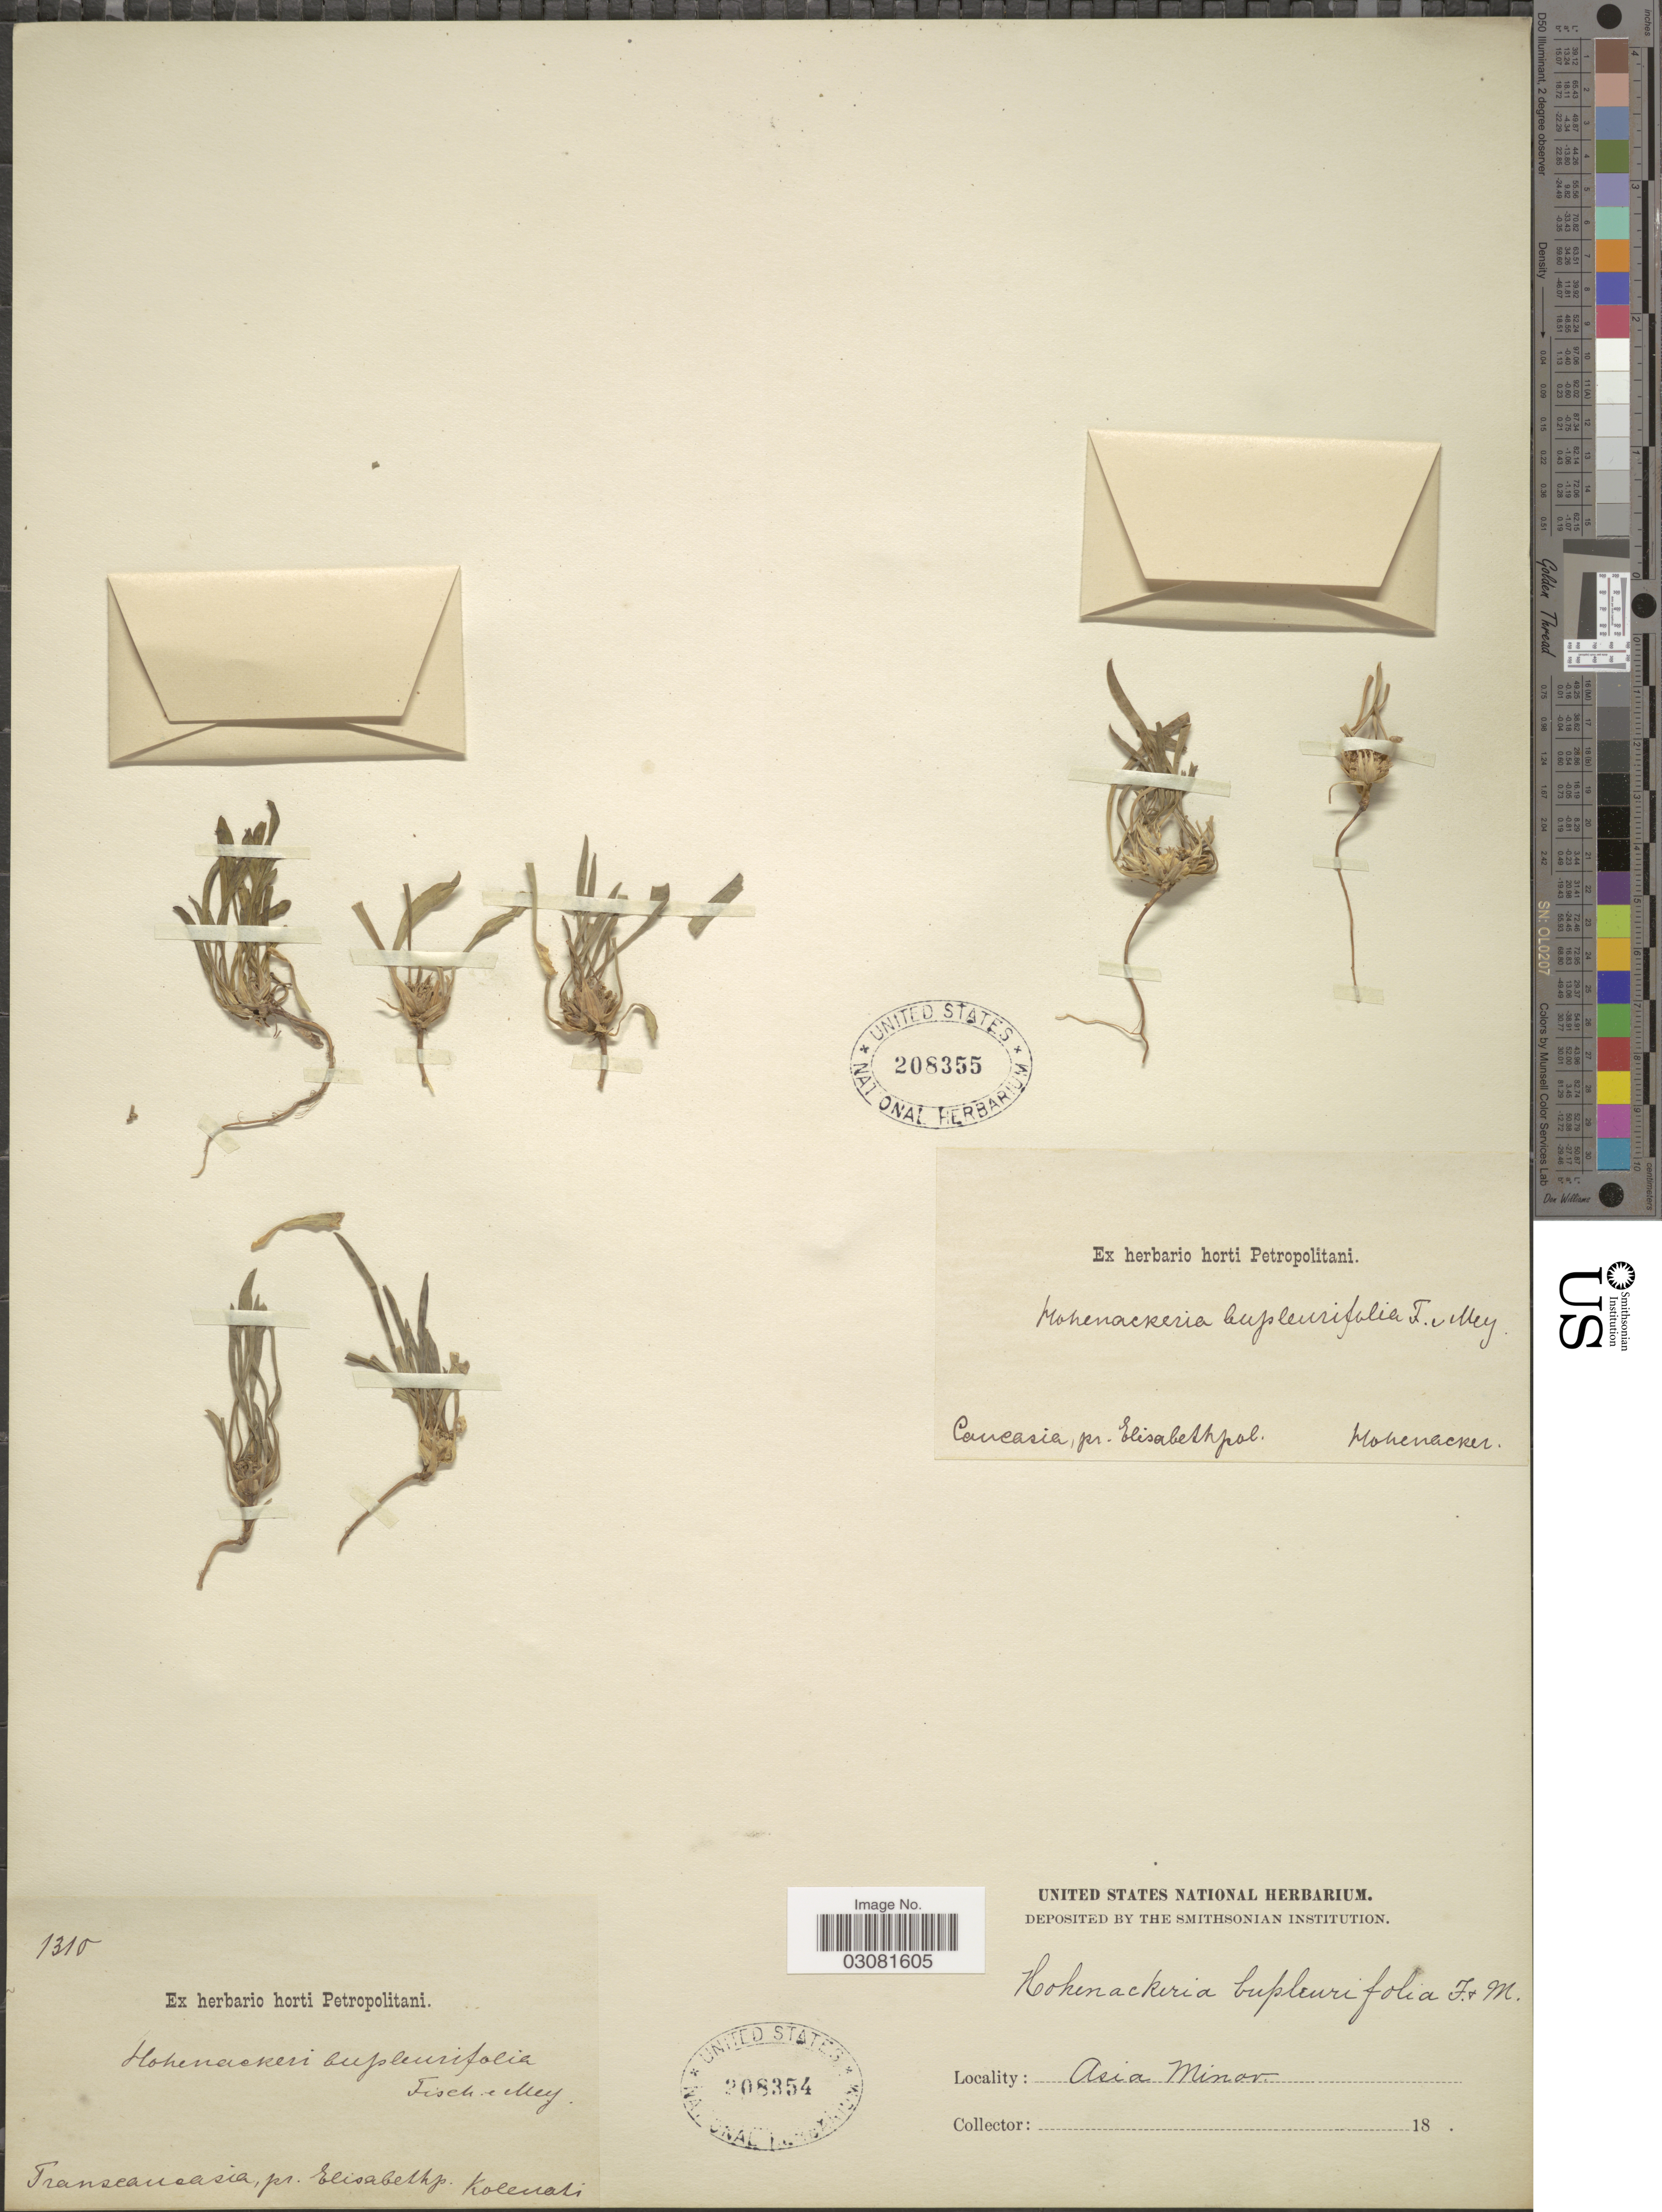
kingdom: Plantae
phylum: Tracheophyta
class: Magnoliopsida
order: Apiales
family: Apiaceae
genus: Hohenackeria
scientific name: Hohenackeria bupleurifolia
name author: Fisch. & C.A. Mey.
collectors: Kolenati, --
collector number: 1310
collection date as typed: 18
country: Azerbaijan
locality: Transcaucasia pr Elisabethp. Asia Minor.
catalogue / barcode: US 208354